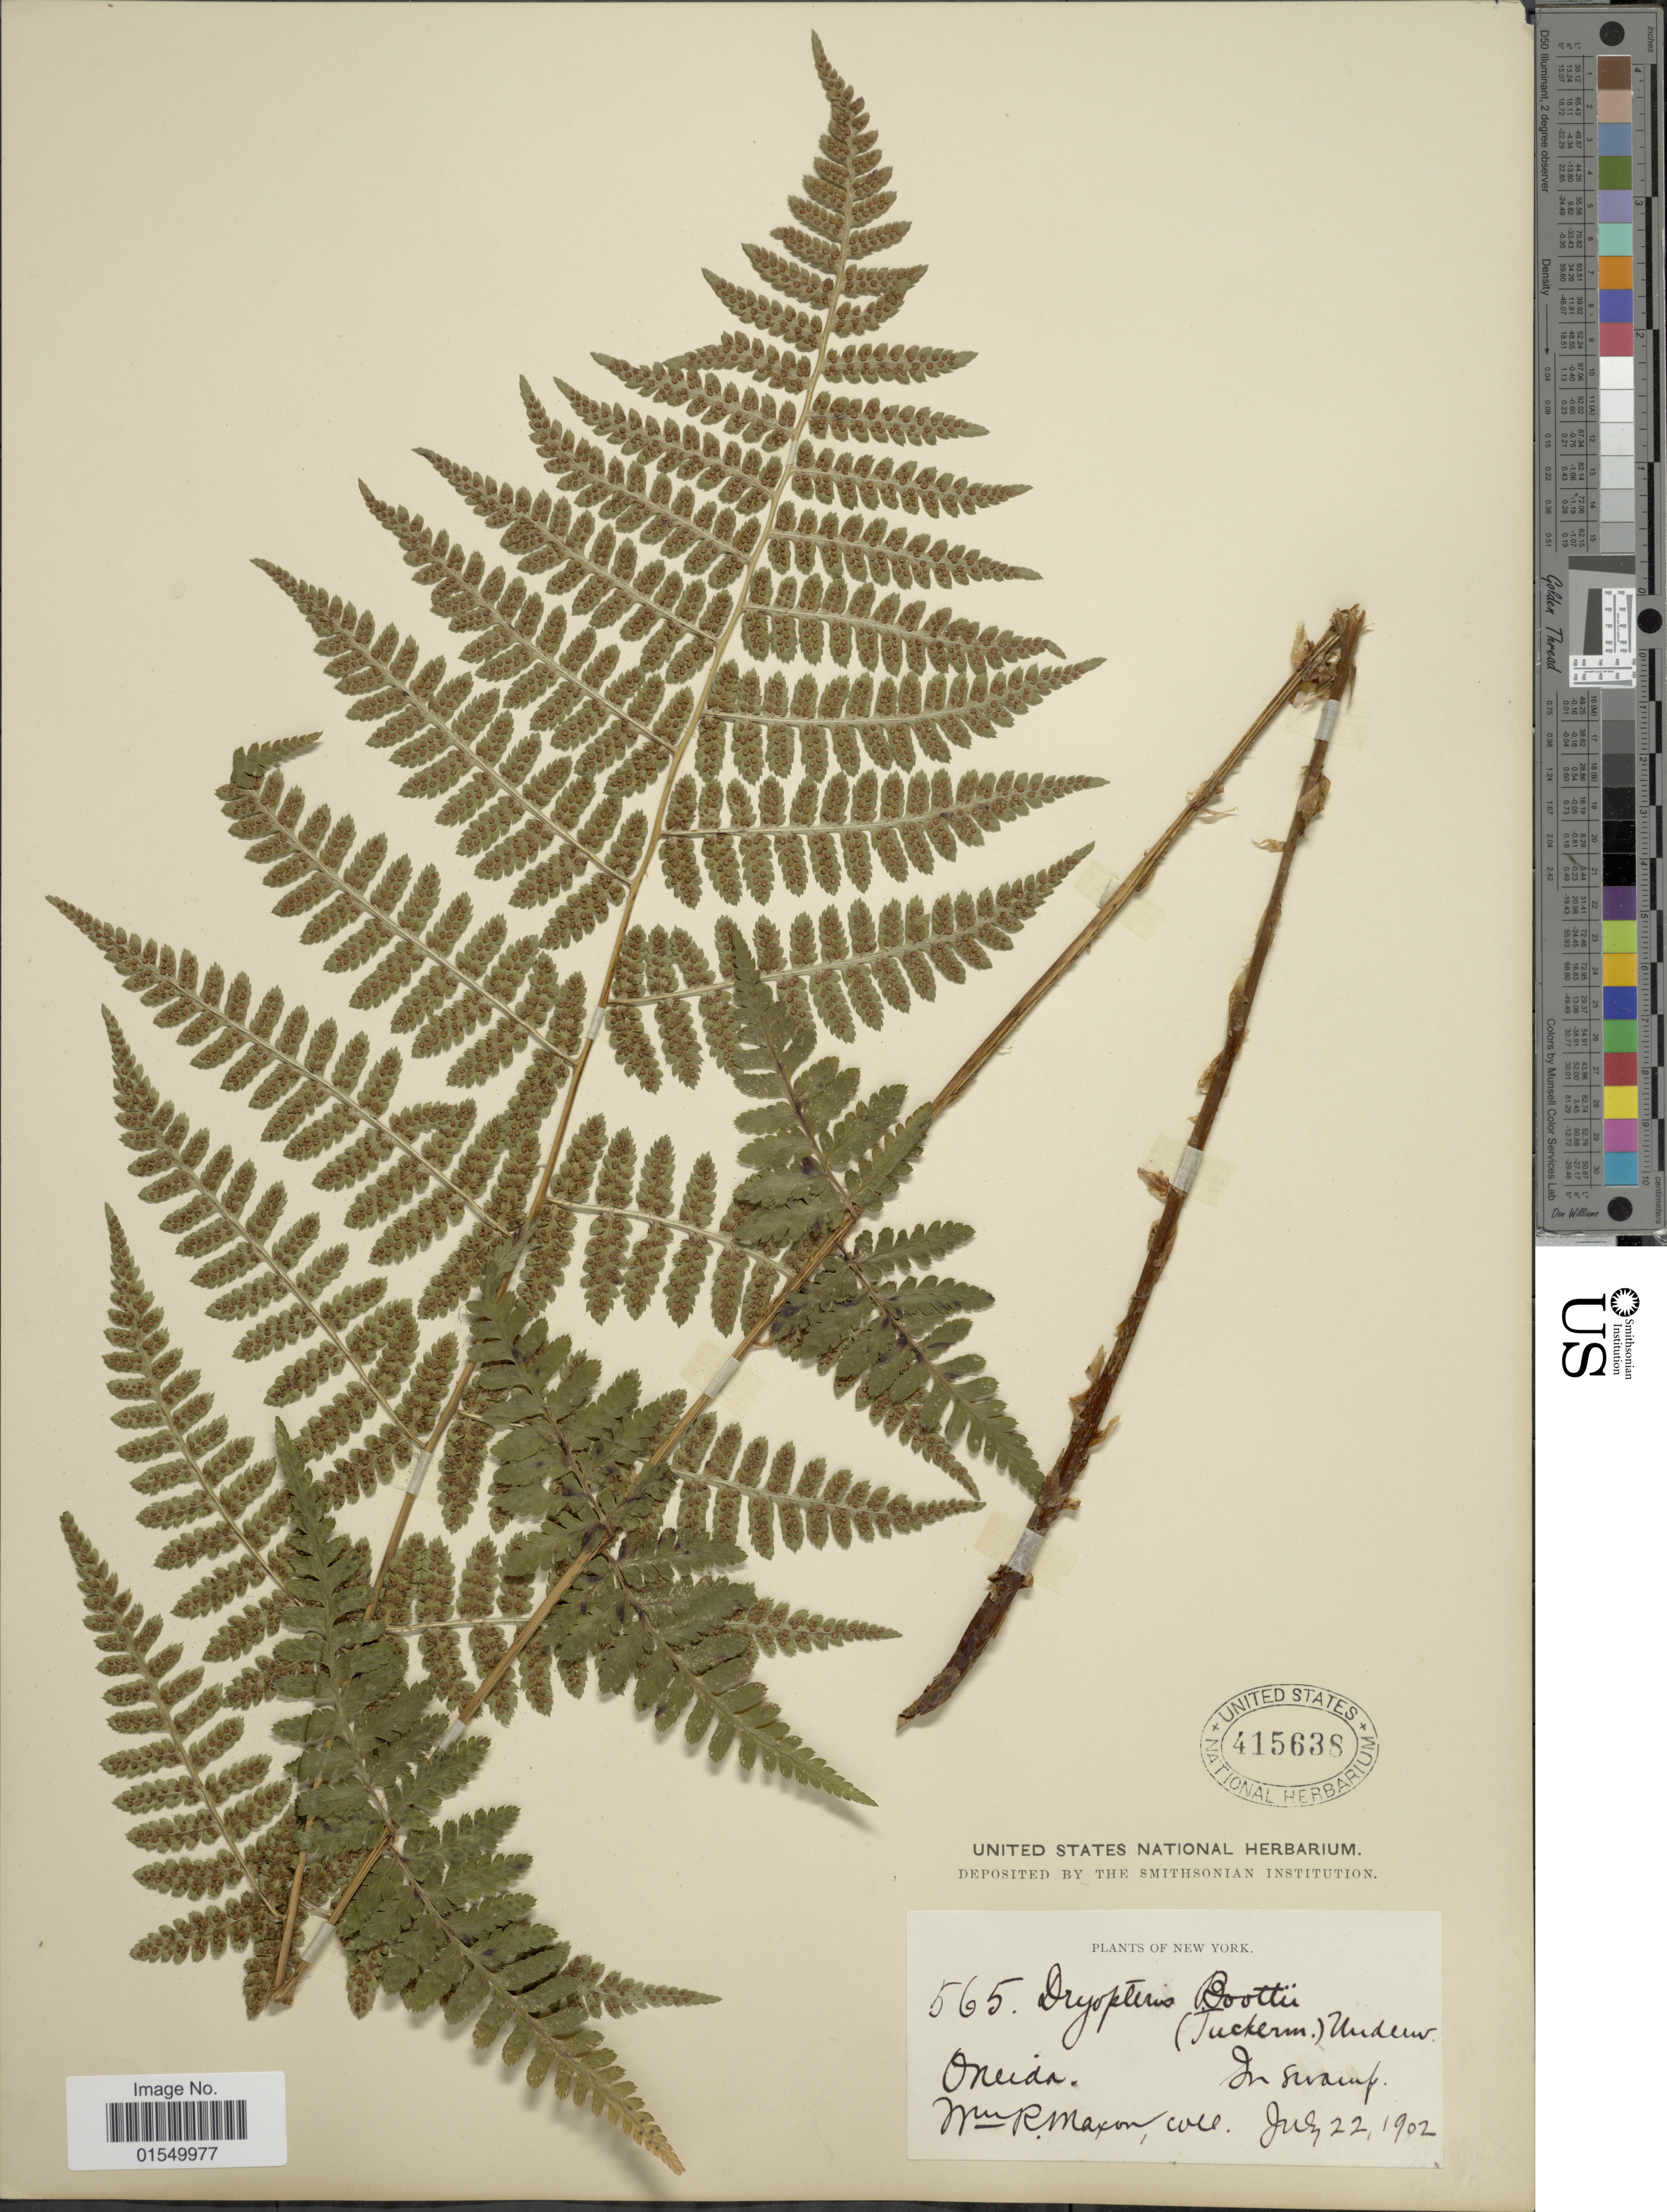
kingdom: Plantae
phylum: Tracheophyta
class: Polypodiopsida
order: Polypodiales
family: Dryopteridaceae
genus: Dryopteris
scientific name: Dryopteris x boottii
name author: Underw.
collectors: W. R. Maxon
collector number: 565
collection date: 1902-07-22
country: United States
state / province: New York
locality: Oneida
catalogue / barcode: US 415638